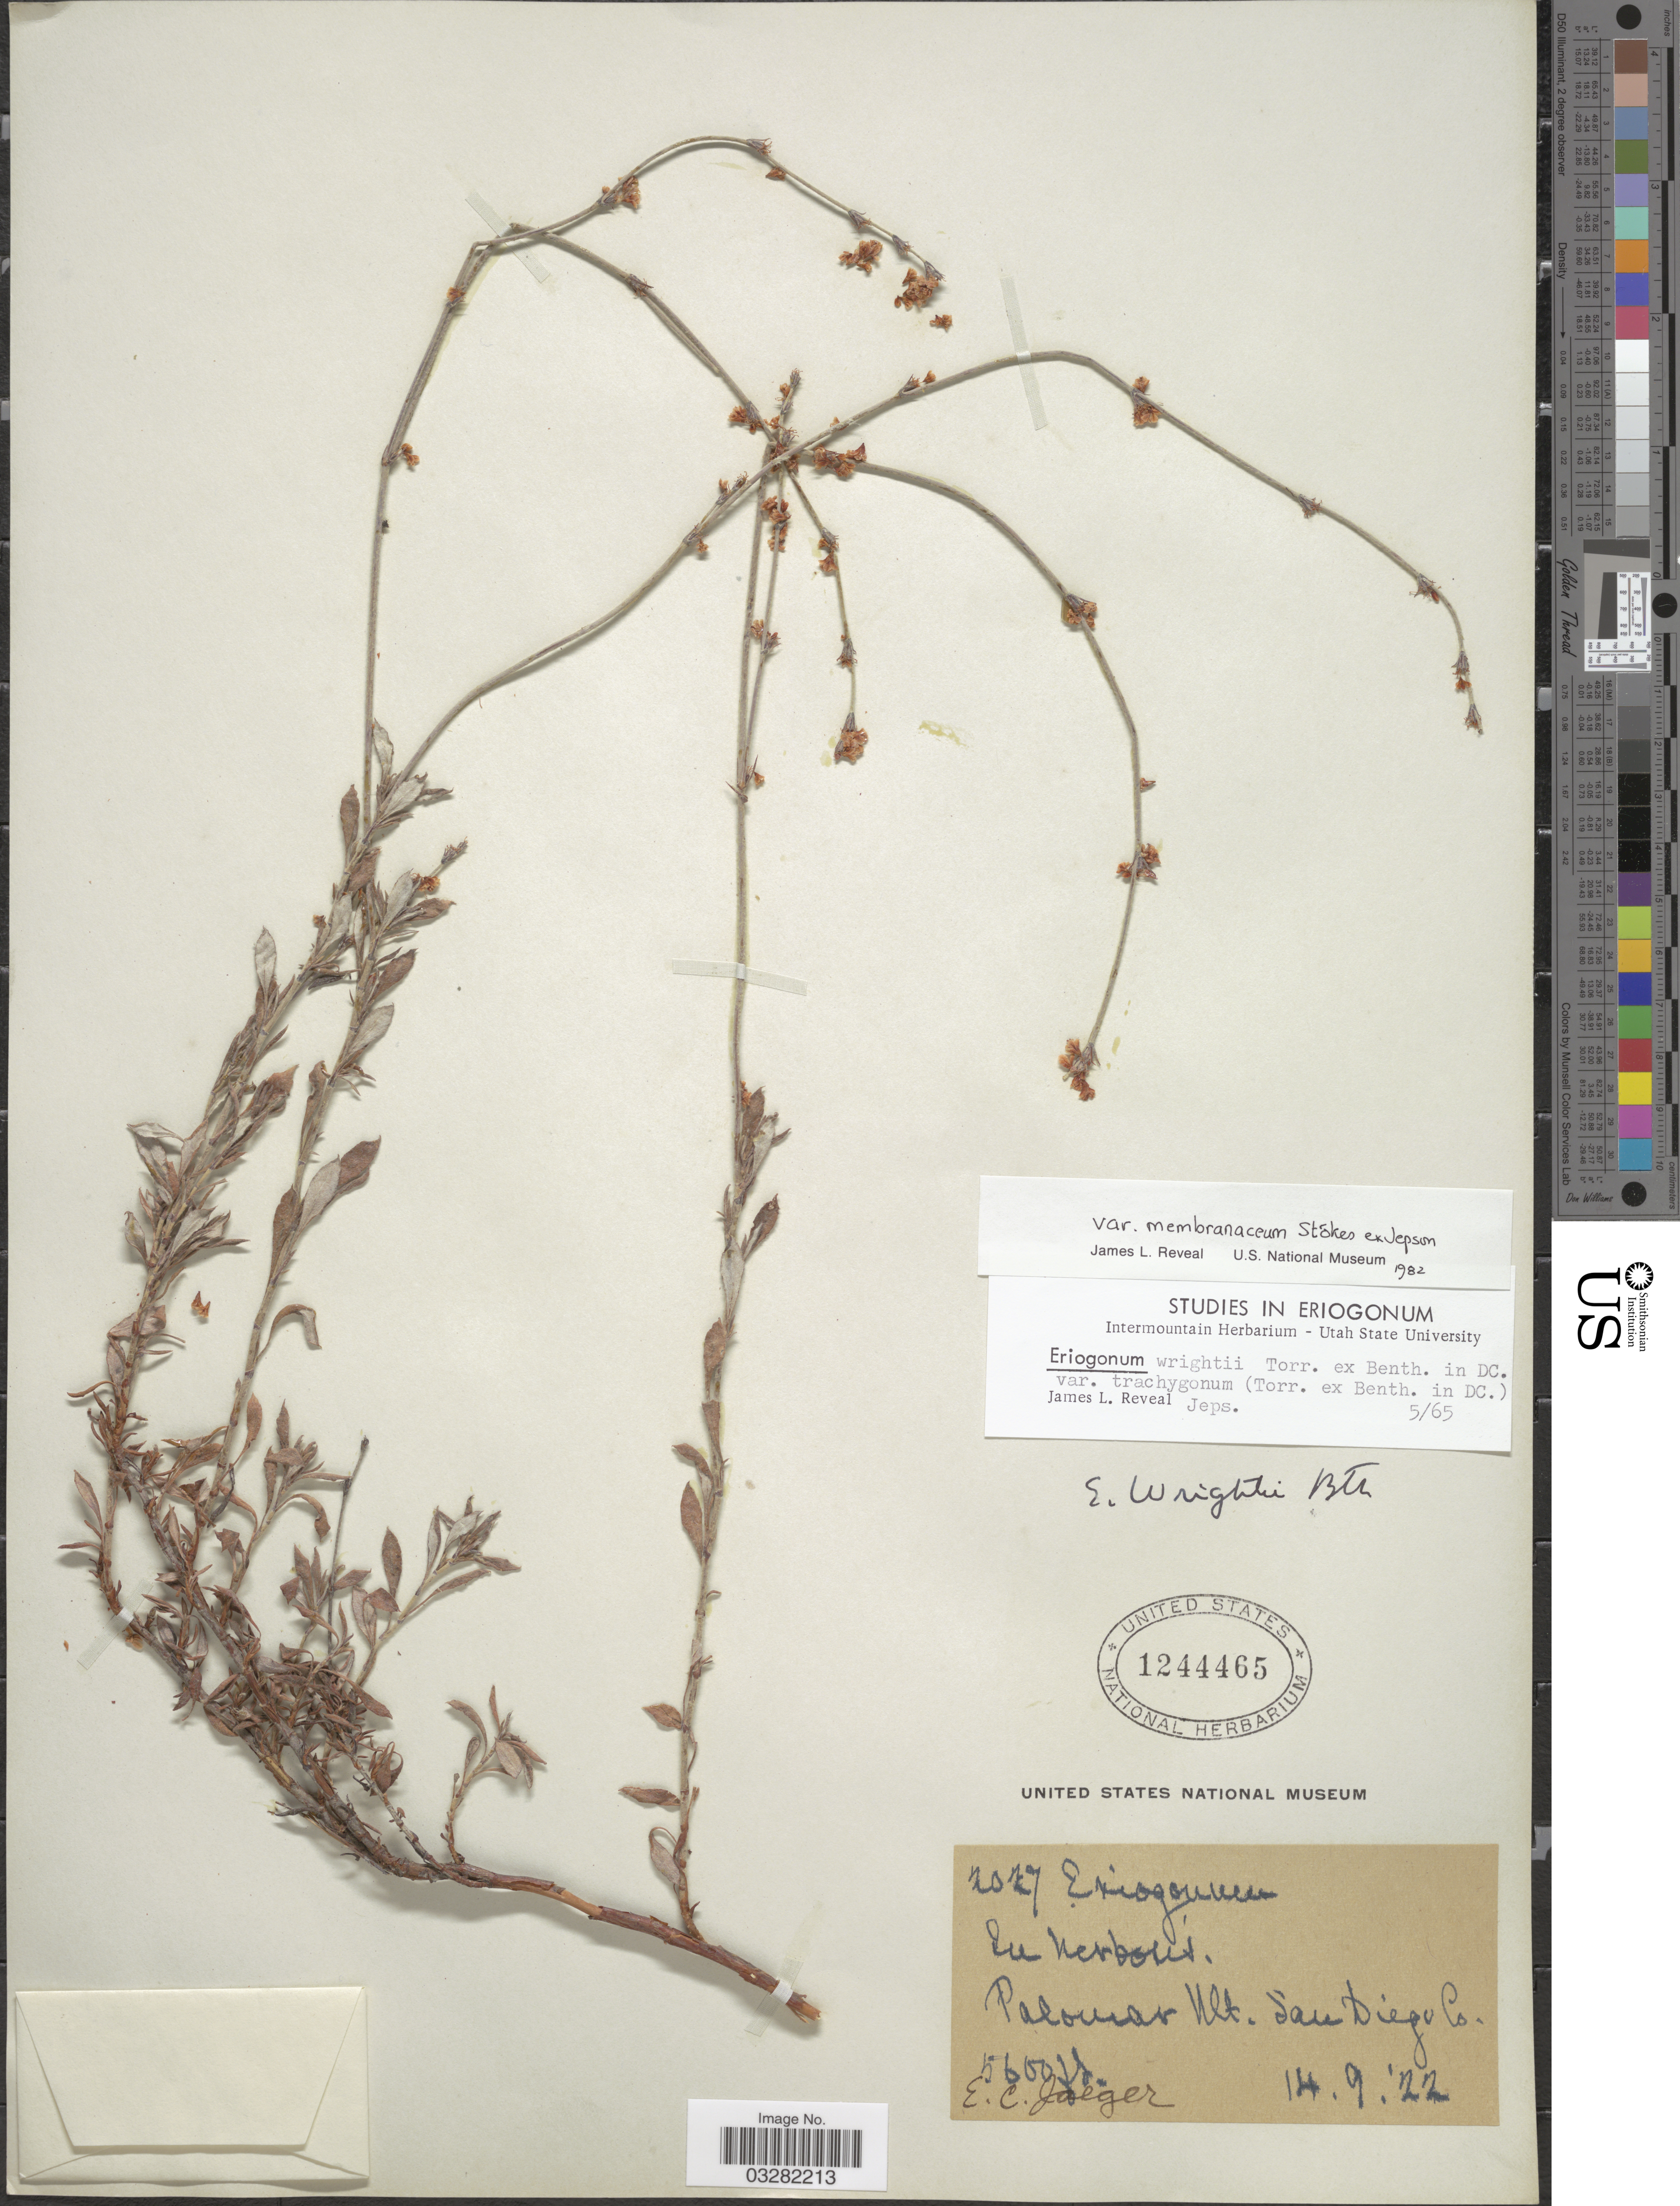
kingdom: Plantae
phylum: Tracheophyta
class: Magnoliopsida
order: Caryophyllales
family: Polygonaceae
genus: Eriogonum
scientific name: Eriogonum wrightii var. membranaceum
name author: S. Stokes ex Jeps.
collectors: E. Jaeger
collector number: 2027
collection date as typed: Transcribed d/m/y: 14/9/22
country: United States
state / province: California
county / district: San Diego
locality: Palomar Mt. San Diego Co.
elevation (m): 1707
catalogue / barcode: US 1244465